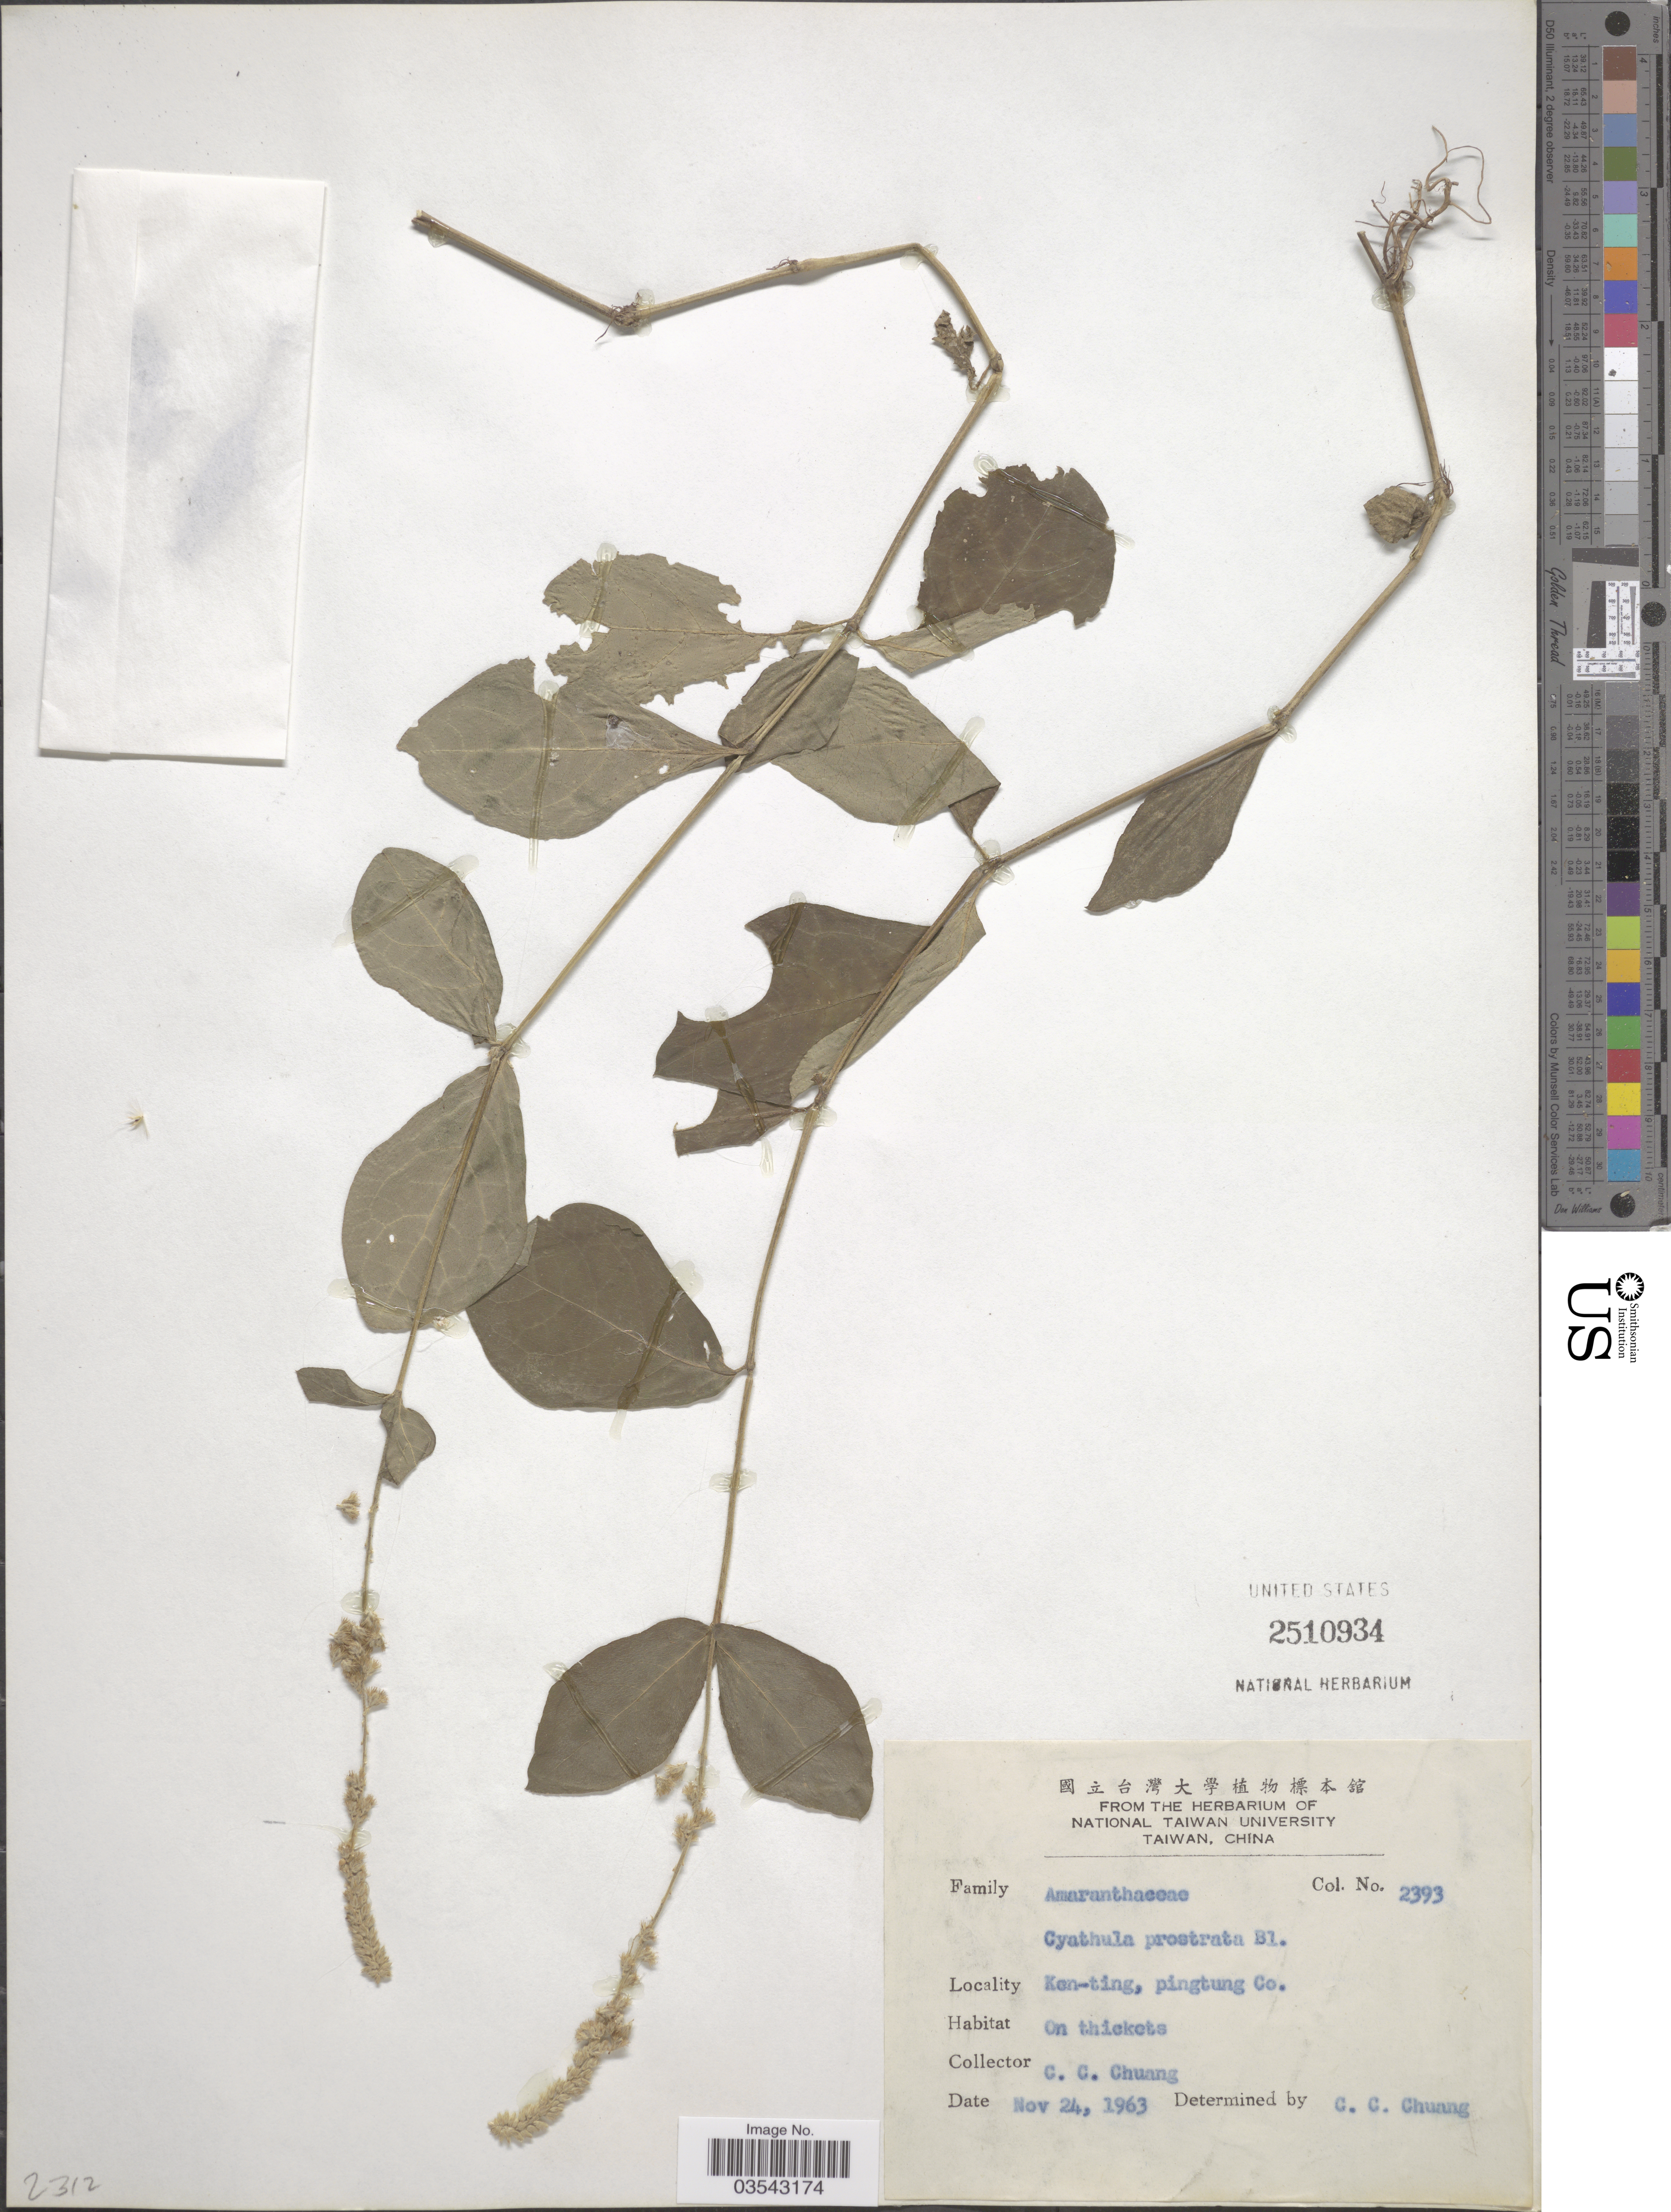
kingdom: Plantae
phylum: Tracheophyta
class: Magnoliopsida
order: Caryophyllales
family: Amaranthaceae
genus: Cyathula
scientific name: Cyathula prostrata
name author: (L.) Blume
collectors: C. C. Chuang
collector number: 2393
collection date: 1963-11-24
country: Taiwan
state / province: Pingtung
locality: Ken-ting, pingtung Co.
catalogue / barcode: US 2510934